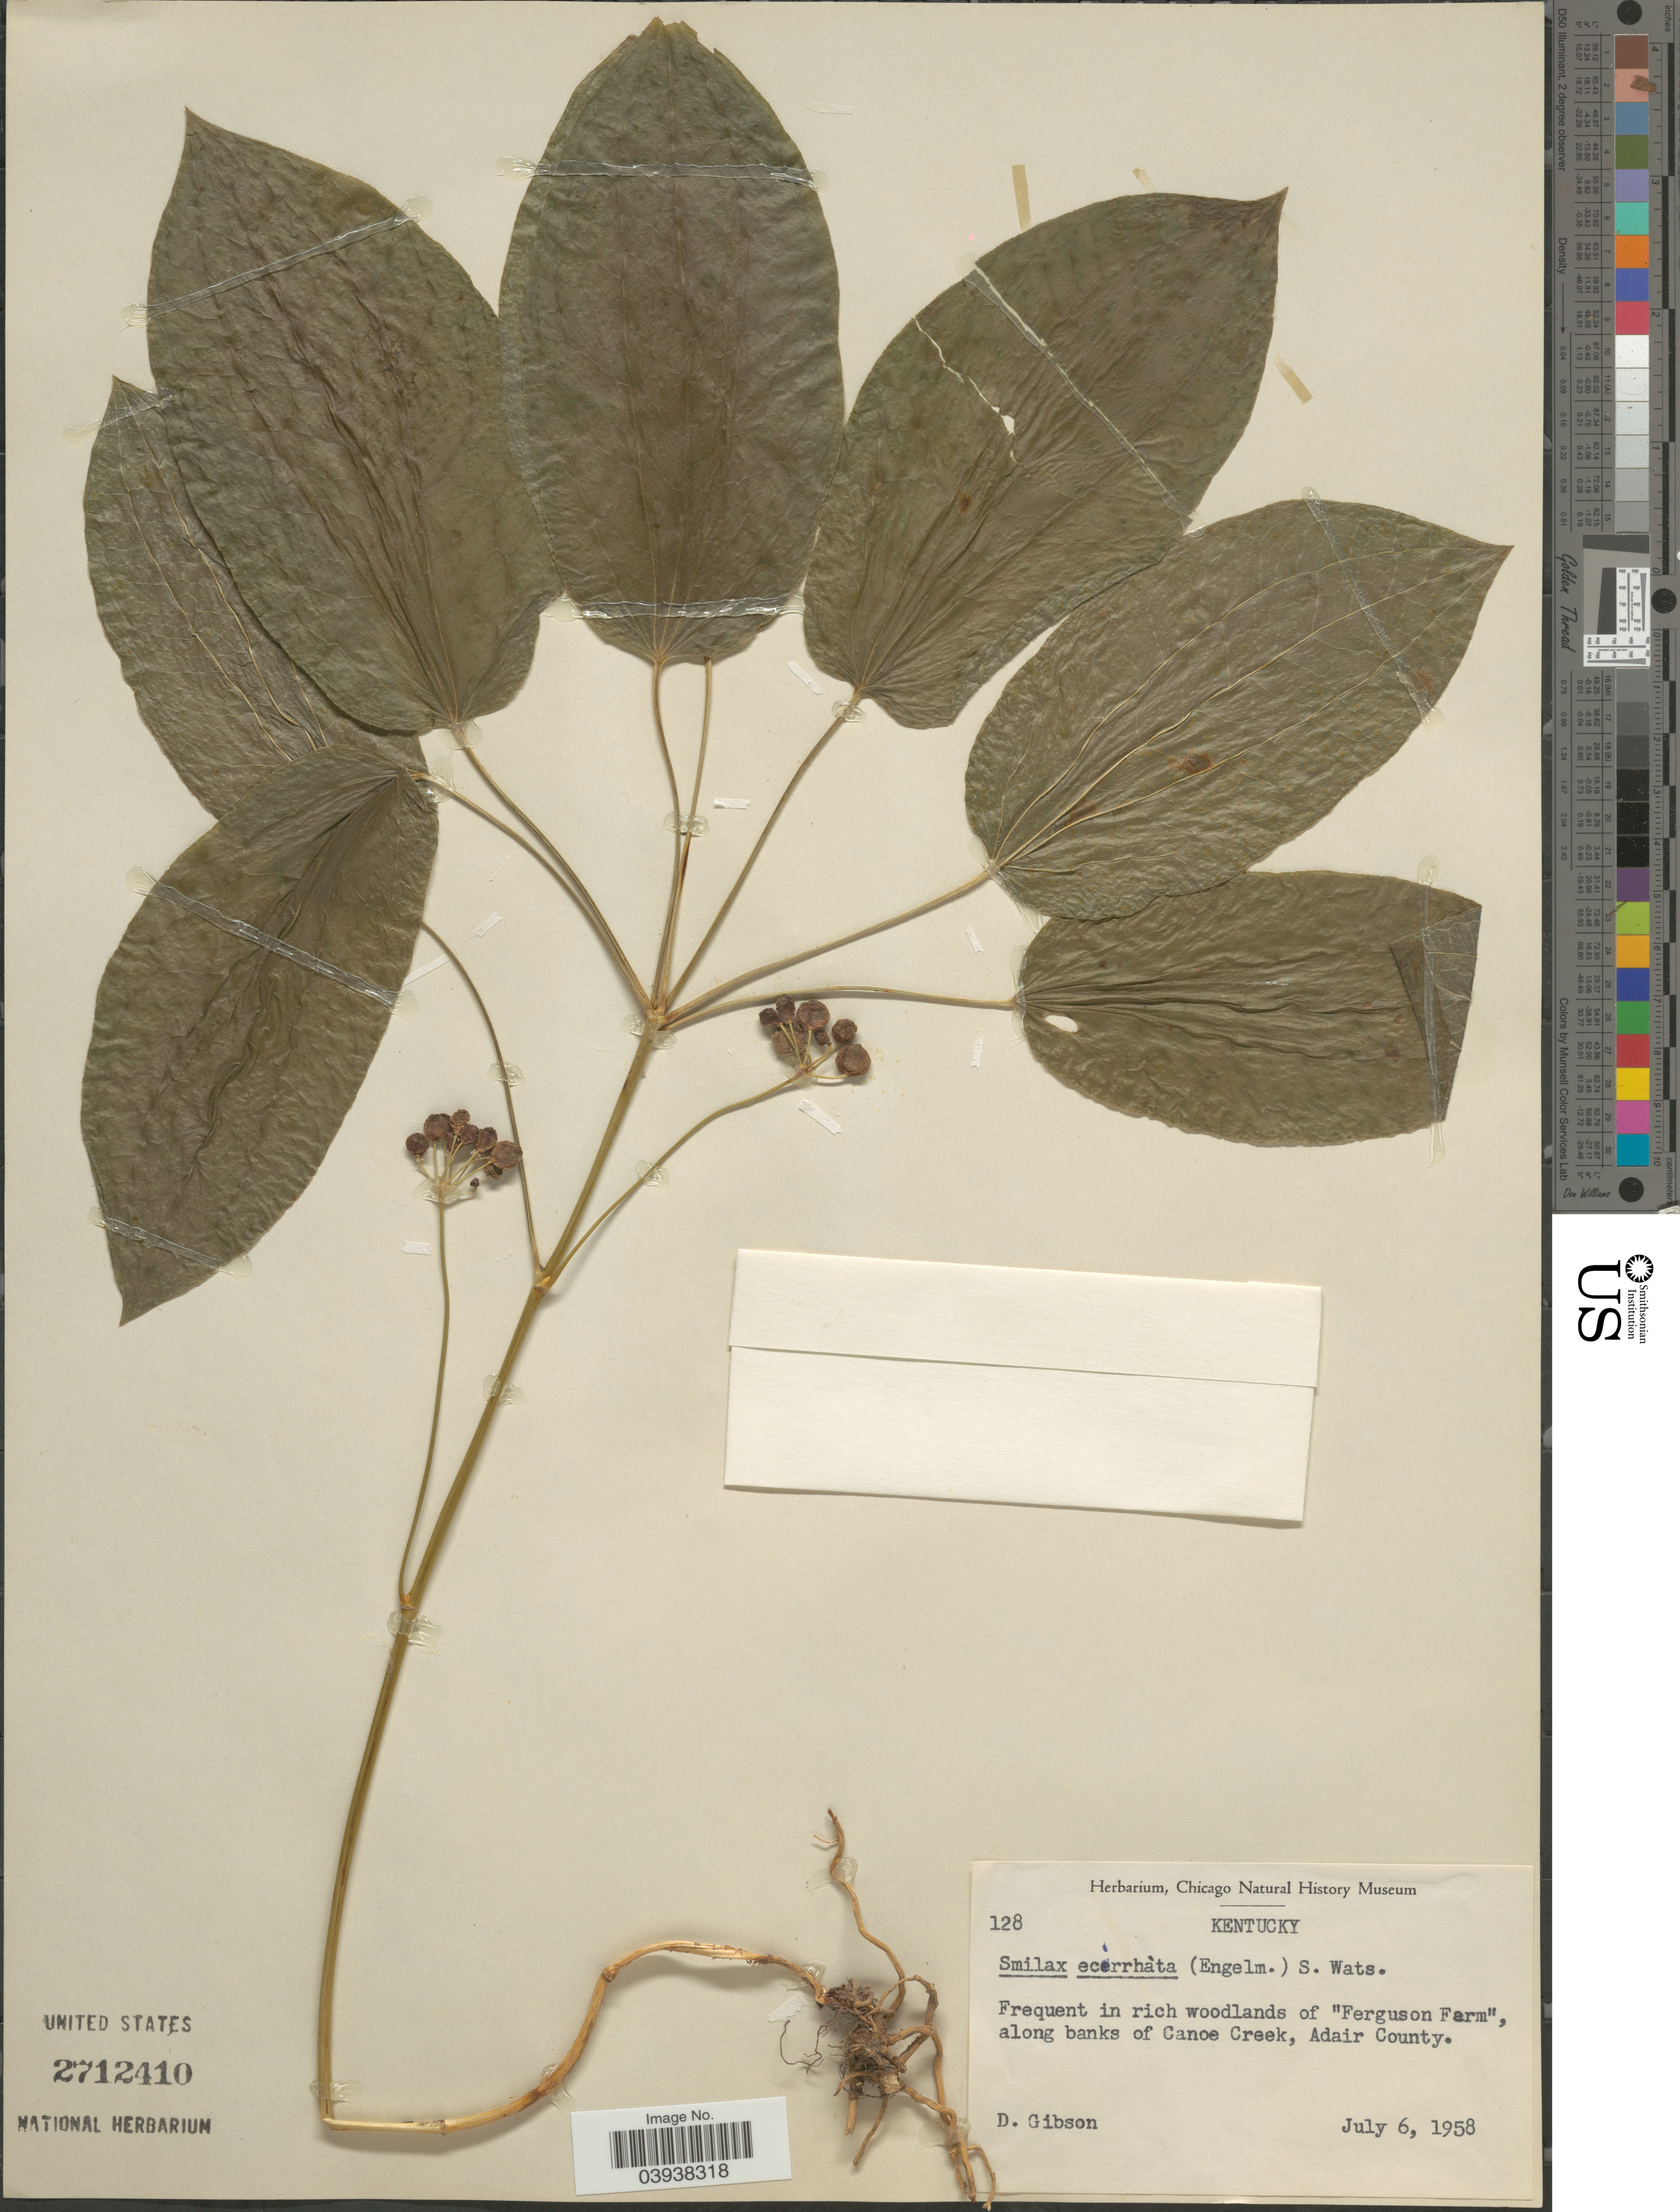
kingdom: Plantae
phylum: Tracheophyta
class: Liliopsida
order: Liliales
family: Smilacaceae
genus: Smilax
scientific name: Smilax ecirrhata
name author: (Engelm. ex Kunth) S. Watson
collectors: D. Gibson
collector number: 128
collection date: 1958-07-06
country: United States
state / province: Kentucky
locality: In rich woodlands of "Ferguson Farm", along banks of Canoe Creek, Adair County.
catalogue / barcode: US 2712410